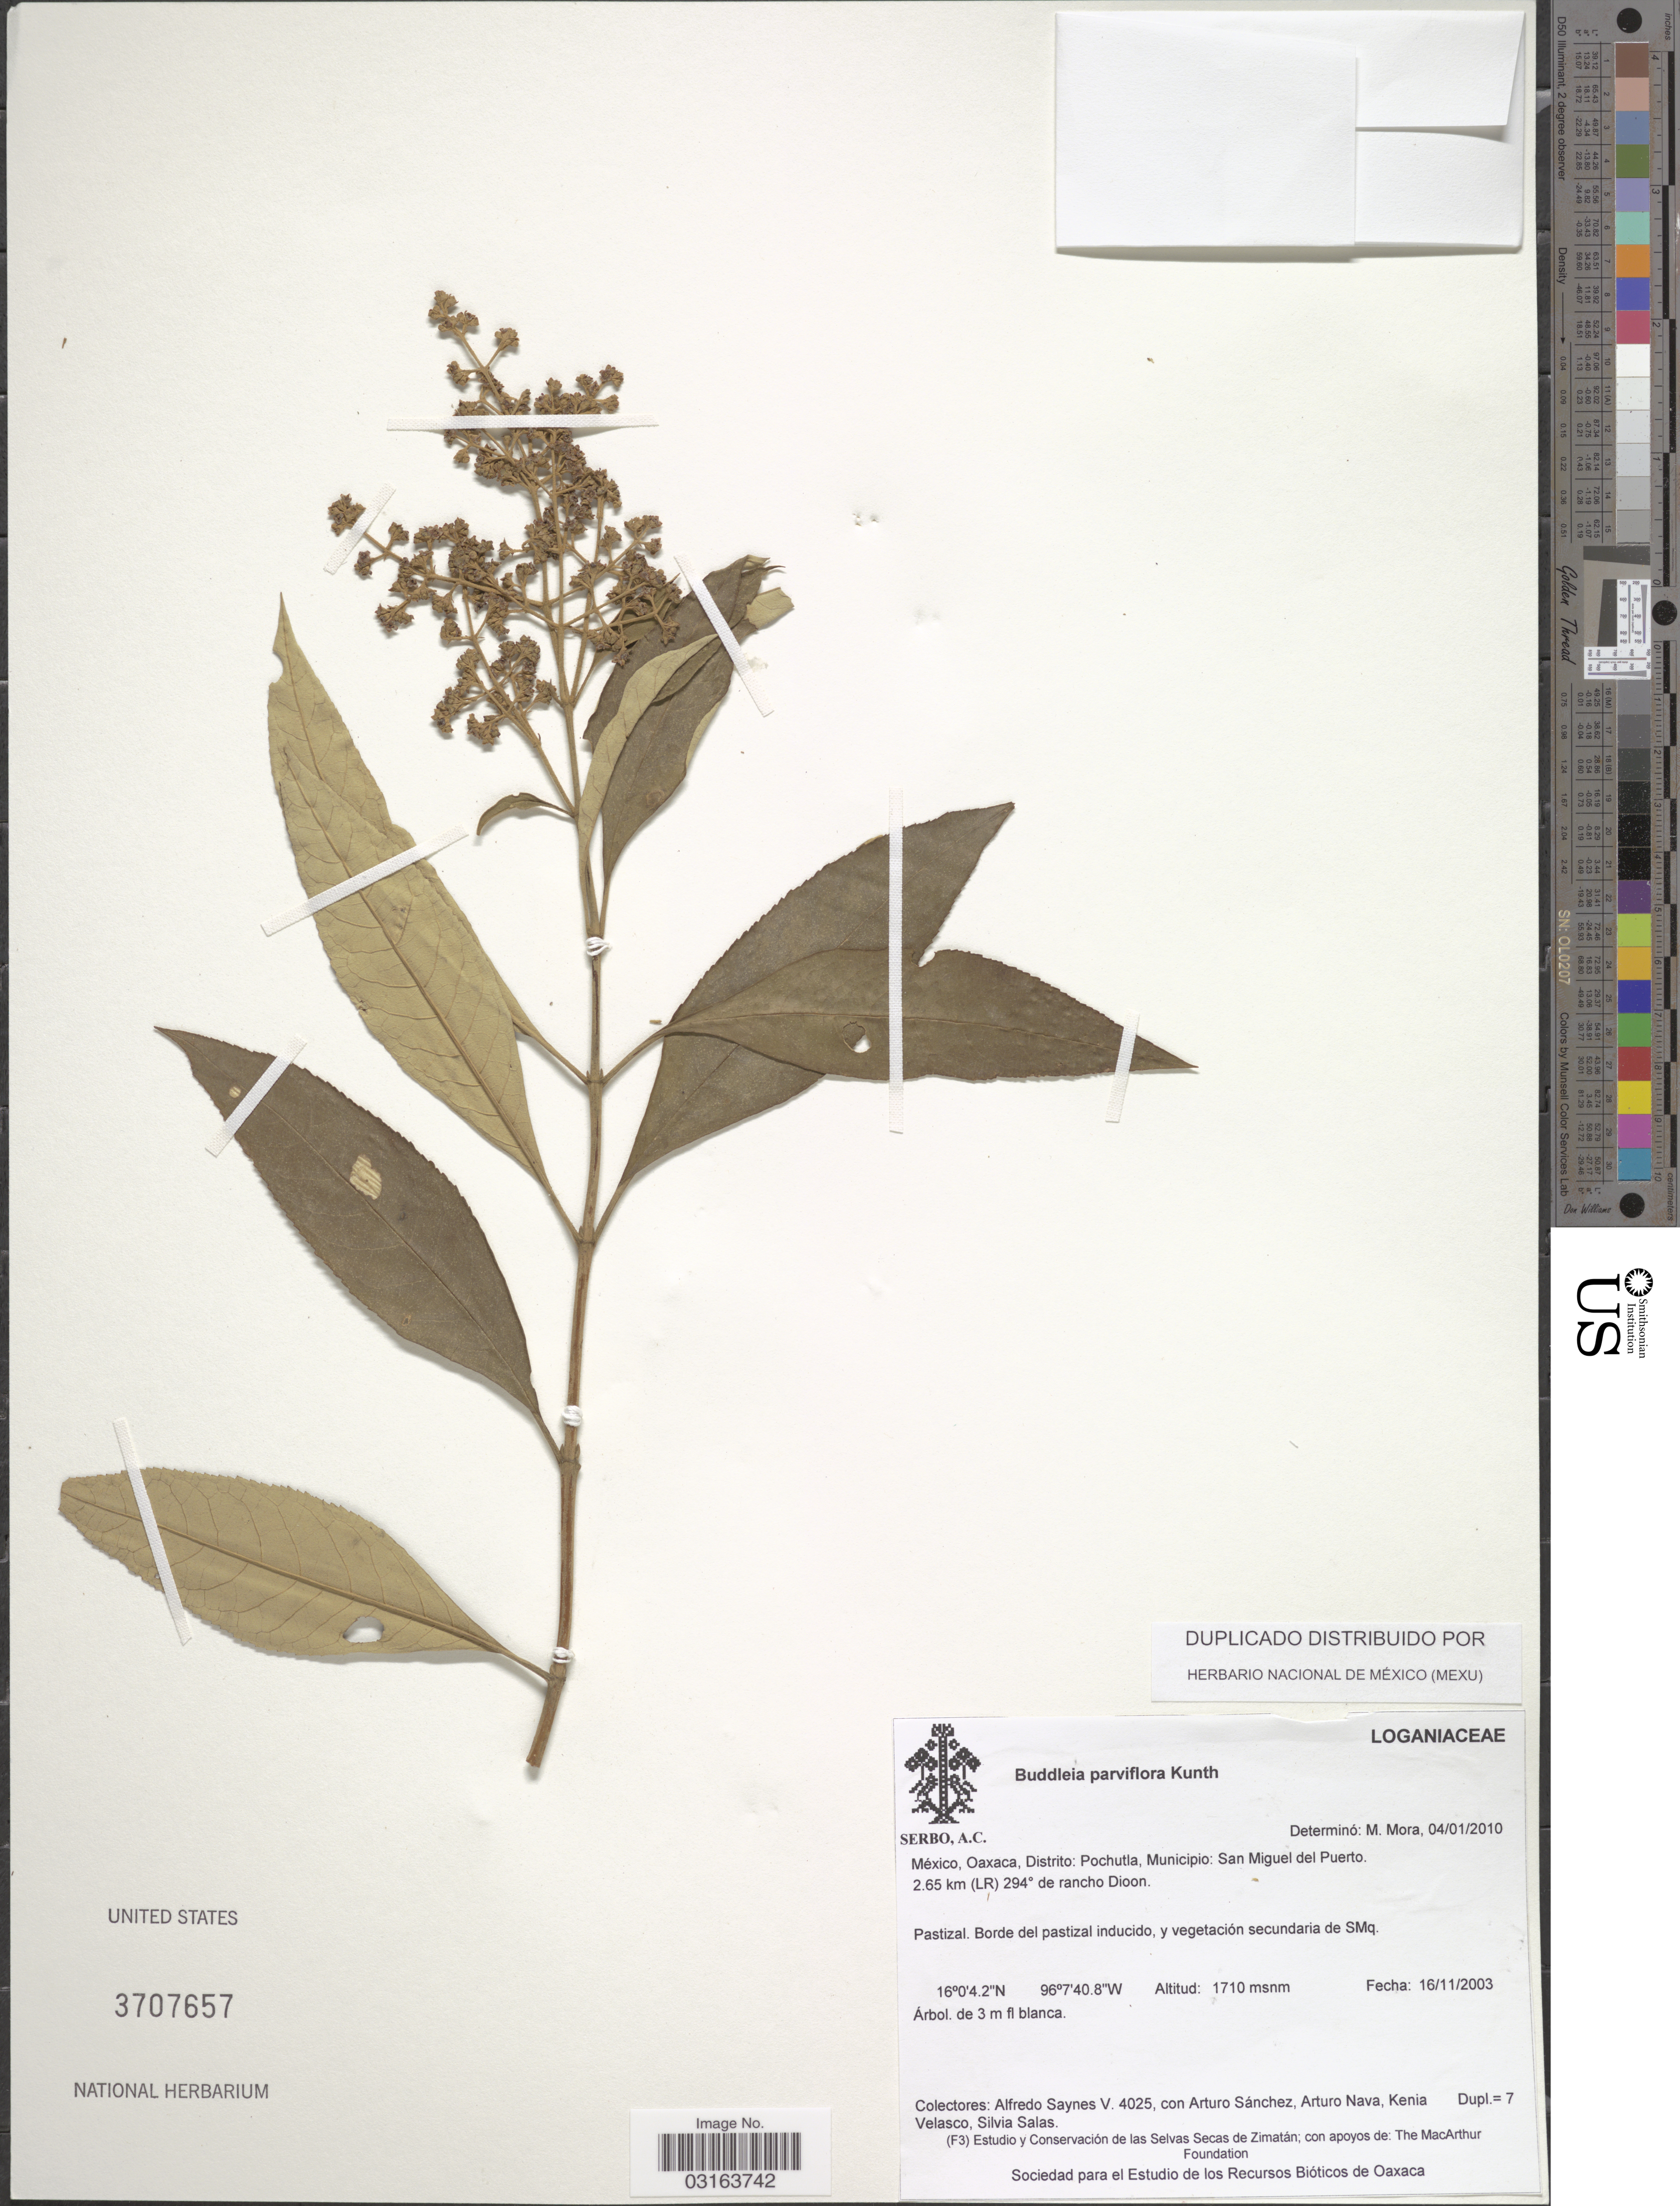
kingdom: Plantae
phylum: Tracheophyta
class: Magnoliopsida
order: Lamiales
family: Scrophulariaceae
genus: Buddleja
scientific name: Buddleja parviflora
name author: Kunth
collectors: A. Saynes, A. Sánchez, A. Nava, K. Velasco & S. Salas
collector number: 4025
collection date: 2003-11-16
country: Mexico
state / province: Oaxaca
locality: Distrito: Pochutla, Municipio: San Miguel del Puerto. 2.65 km (LR) 294° de rancho Dioon.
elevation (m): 1710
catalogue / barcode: US 3707657